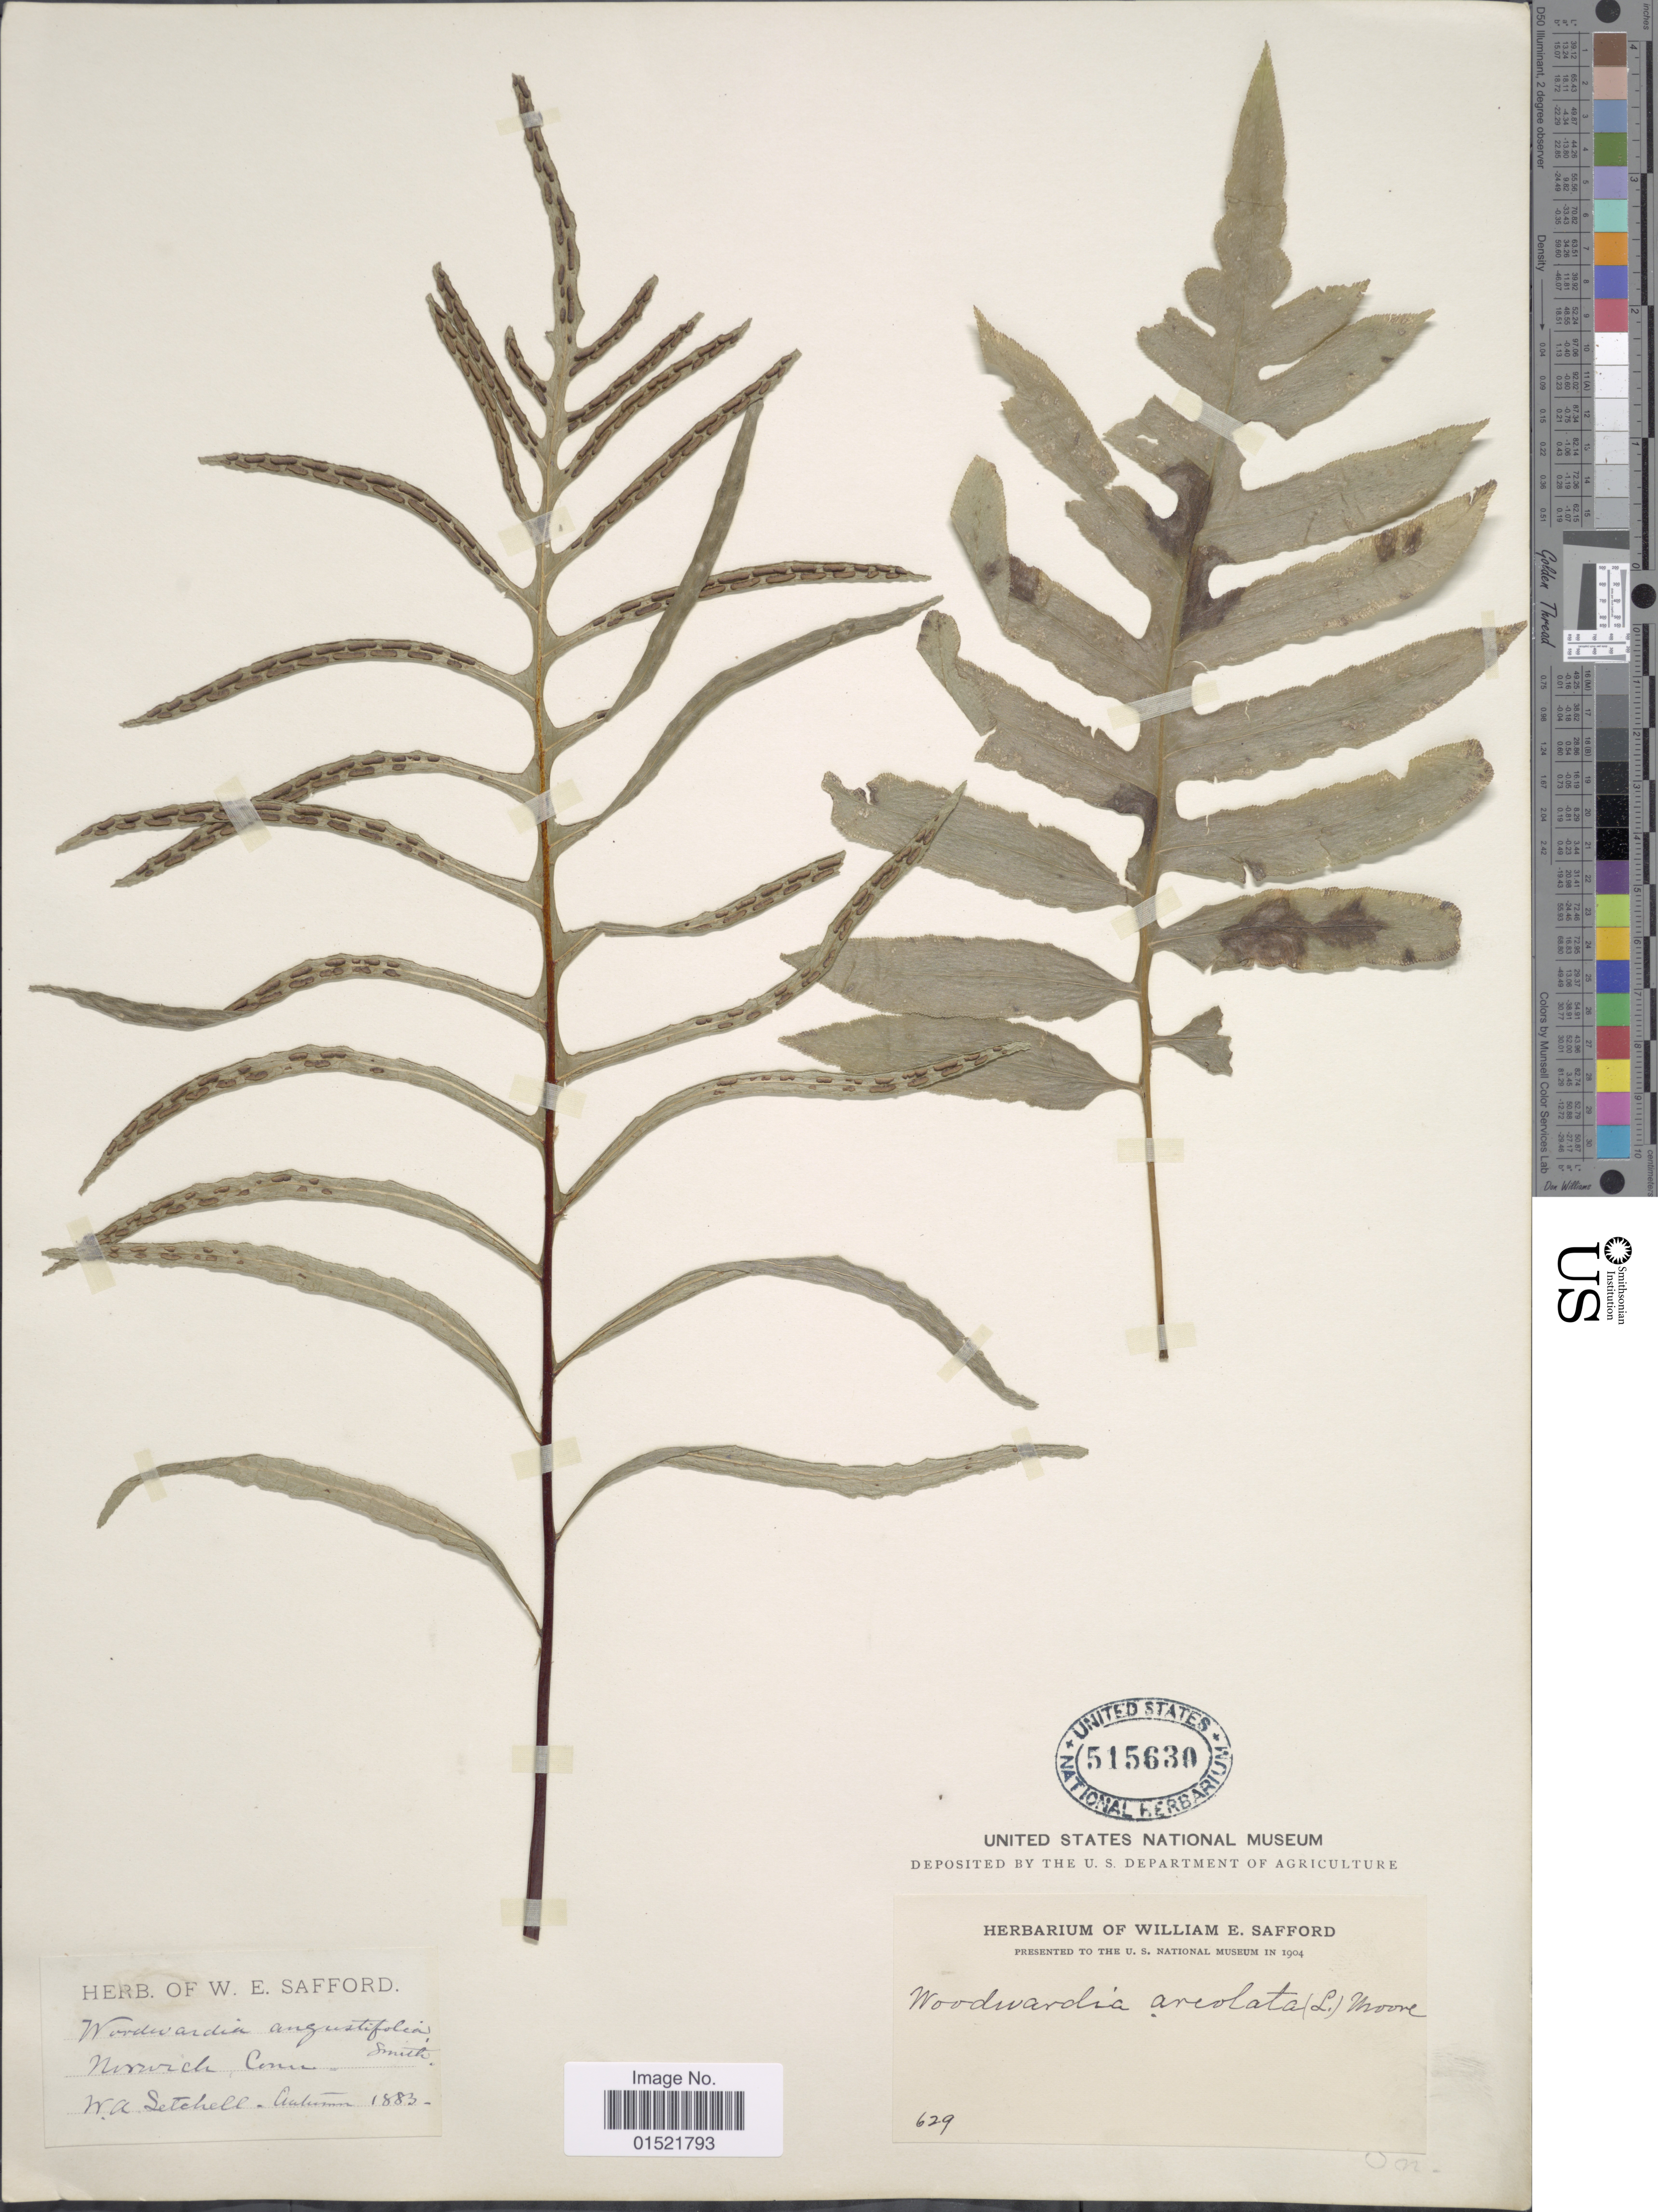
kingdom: Plantae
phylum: Tracheophyta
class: Polypodiopsida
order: Polypodiales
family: Blechnaceae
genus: Woodwardia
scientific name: Woodwardia areolata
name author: (L.) T. Moore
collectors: W. Setchell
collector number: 629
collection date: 1883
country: United States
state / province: Connecticut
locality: Norwich, Conn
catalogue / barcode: US 515630